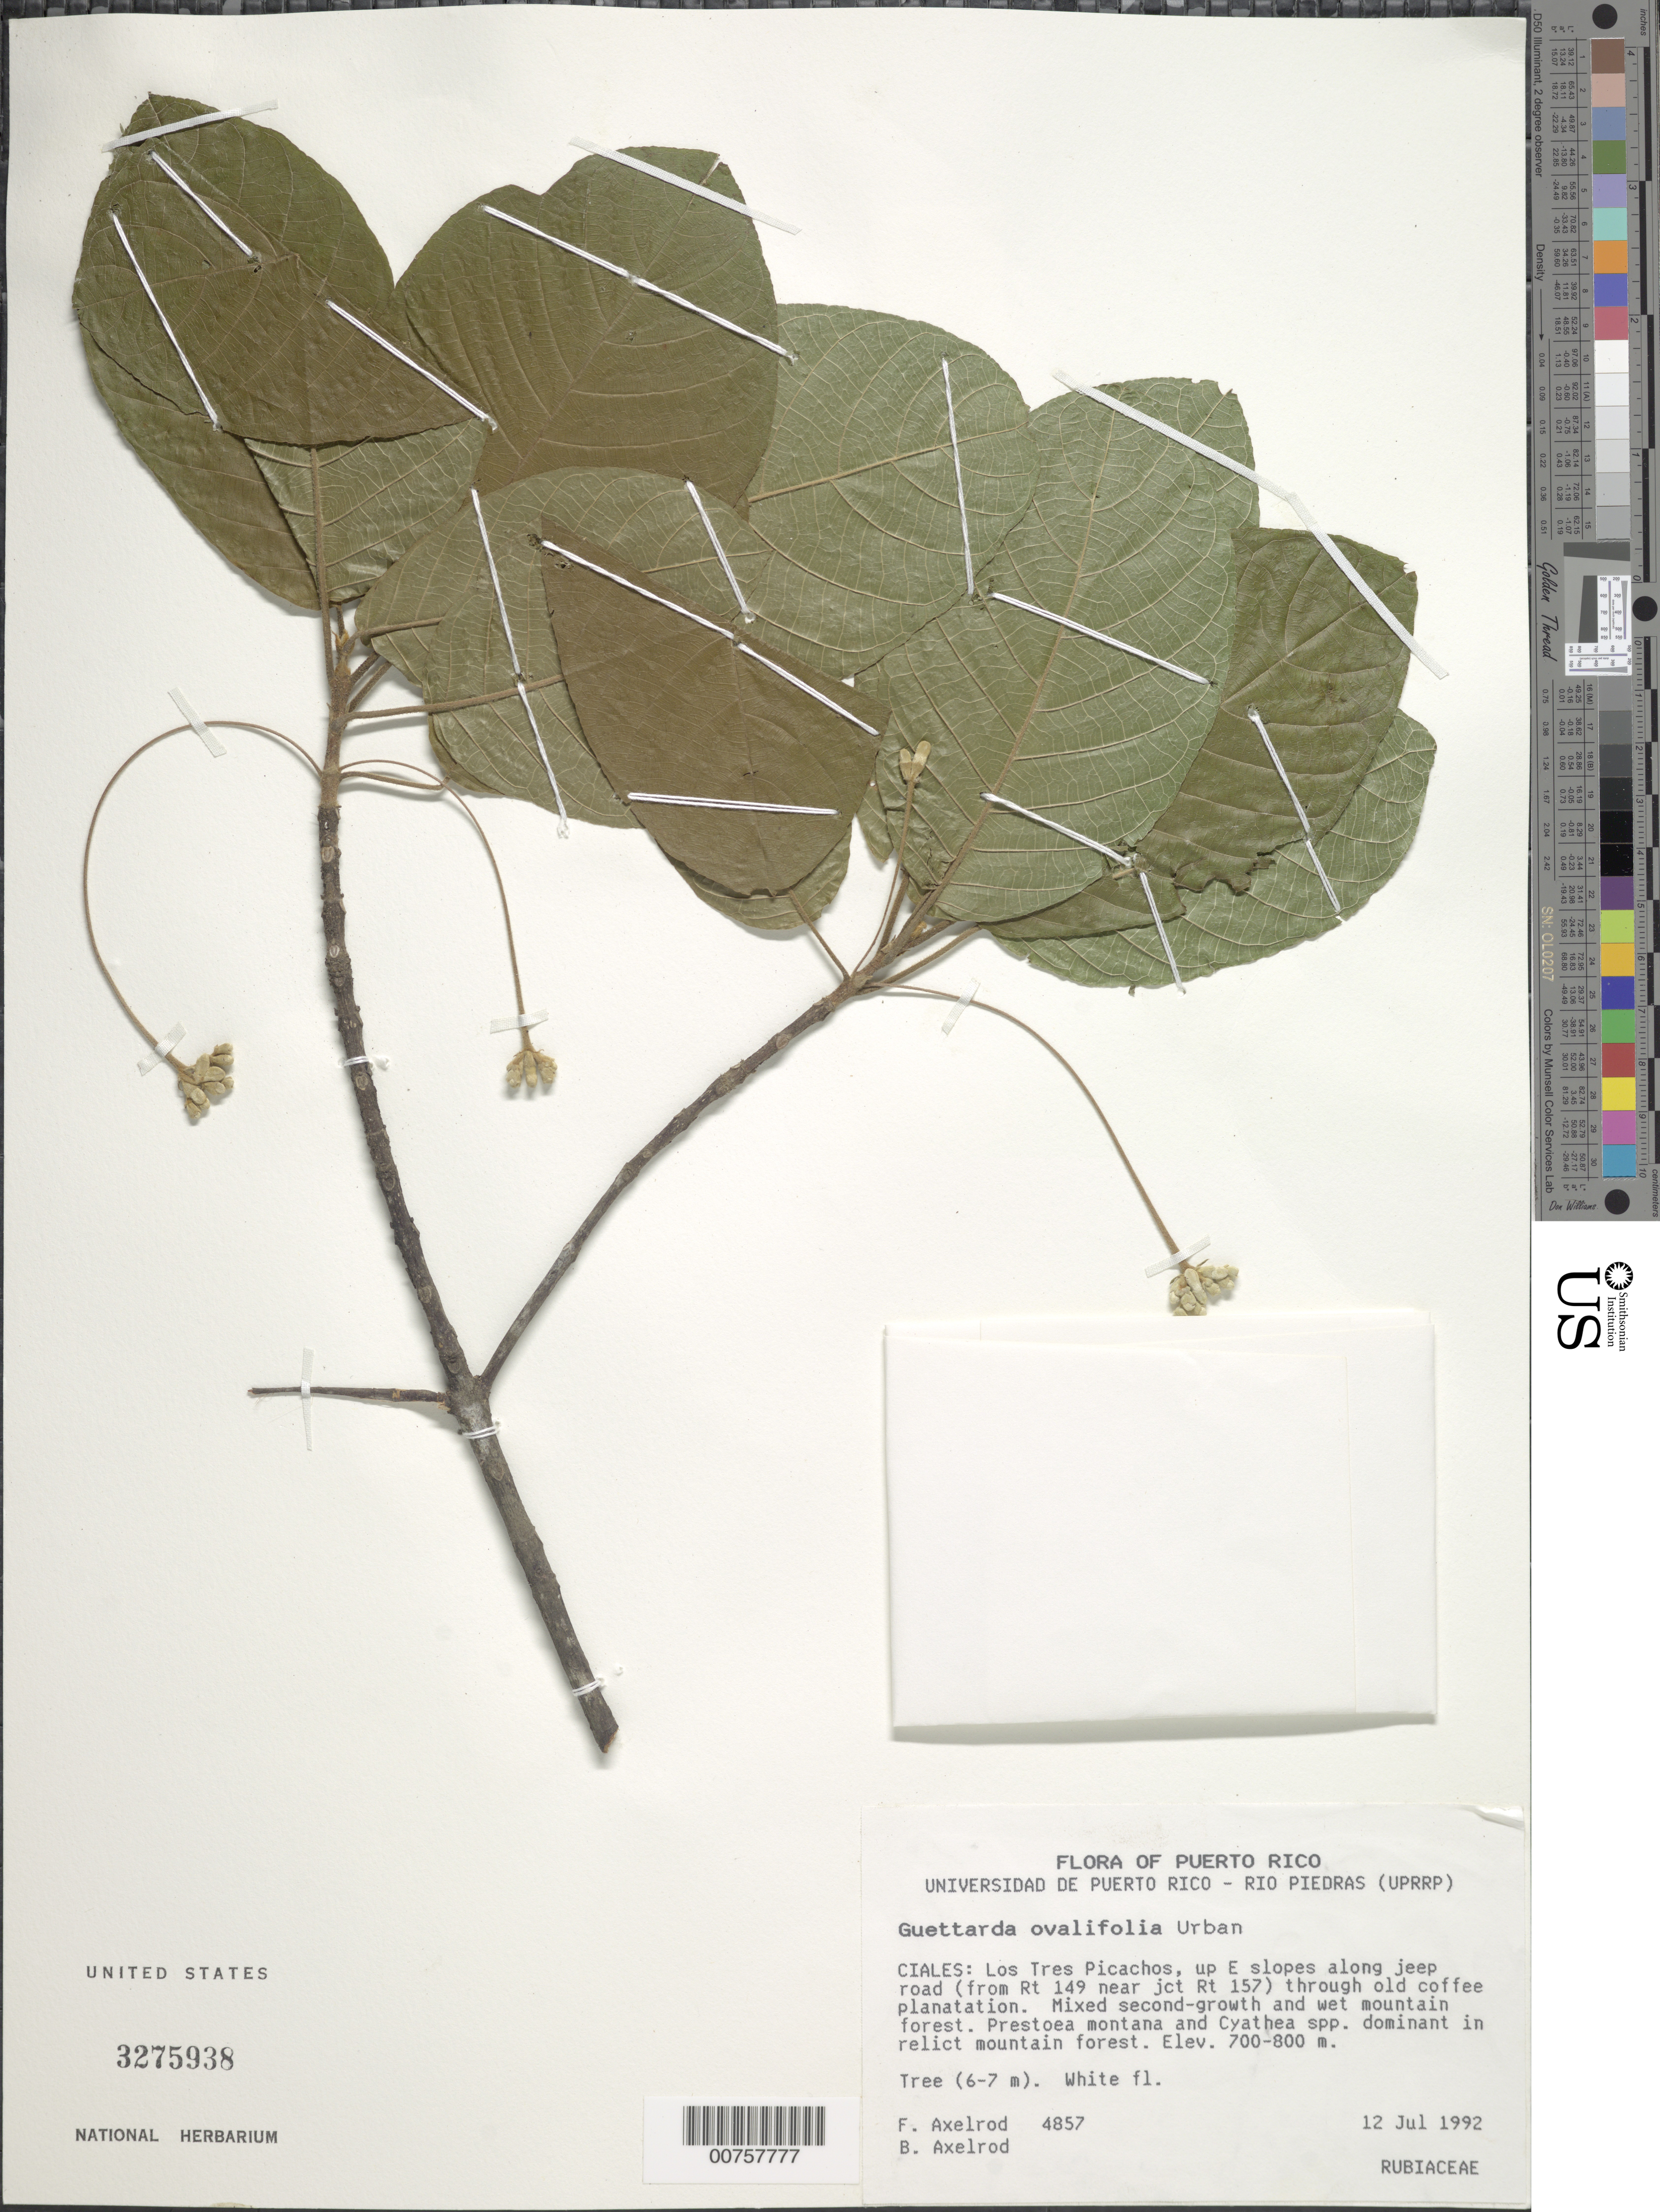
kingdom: Plantae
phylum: Tracheophyta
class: Magnoliopsida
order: Gentianales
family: Rubiaceae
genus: Guettarda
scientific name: Guettarda ovalifolia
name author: Urb.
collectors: F. S. Axelrod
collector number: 4857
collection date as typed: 12 Jul 1992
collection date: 1992-07-12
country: Puerto Rico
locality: Ciales: Los Tres Picachos, up E slopes along jeep road (from Rt. 149 near jct. Rt 157) through old coffee plantation.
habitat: Mixed second-growth and wet mountain forest.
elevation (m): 700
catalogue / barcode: US 3275938